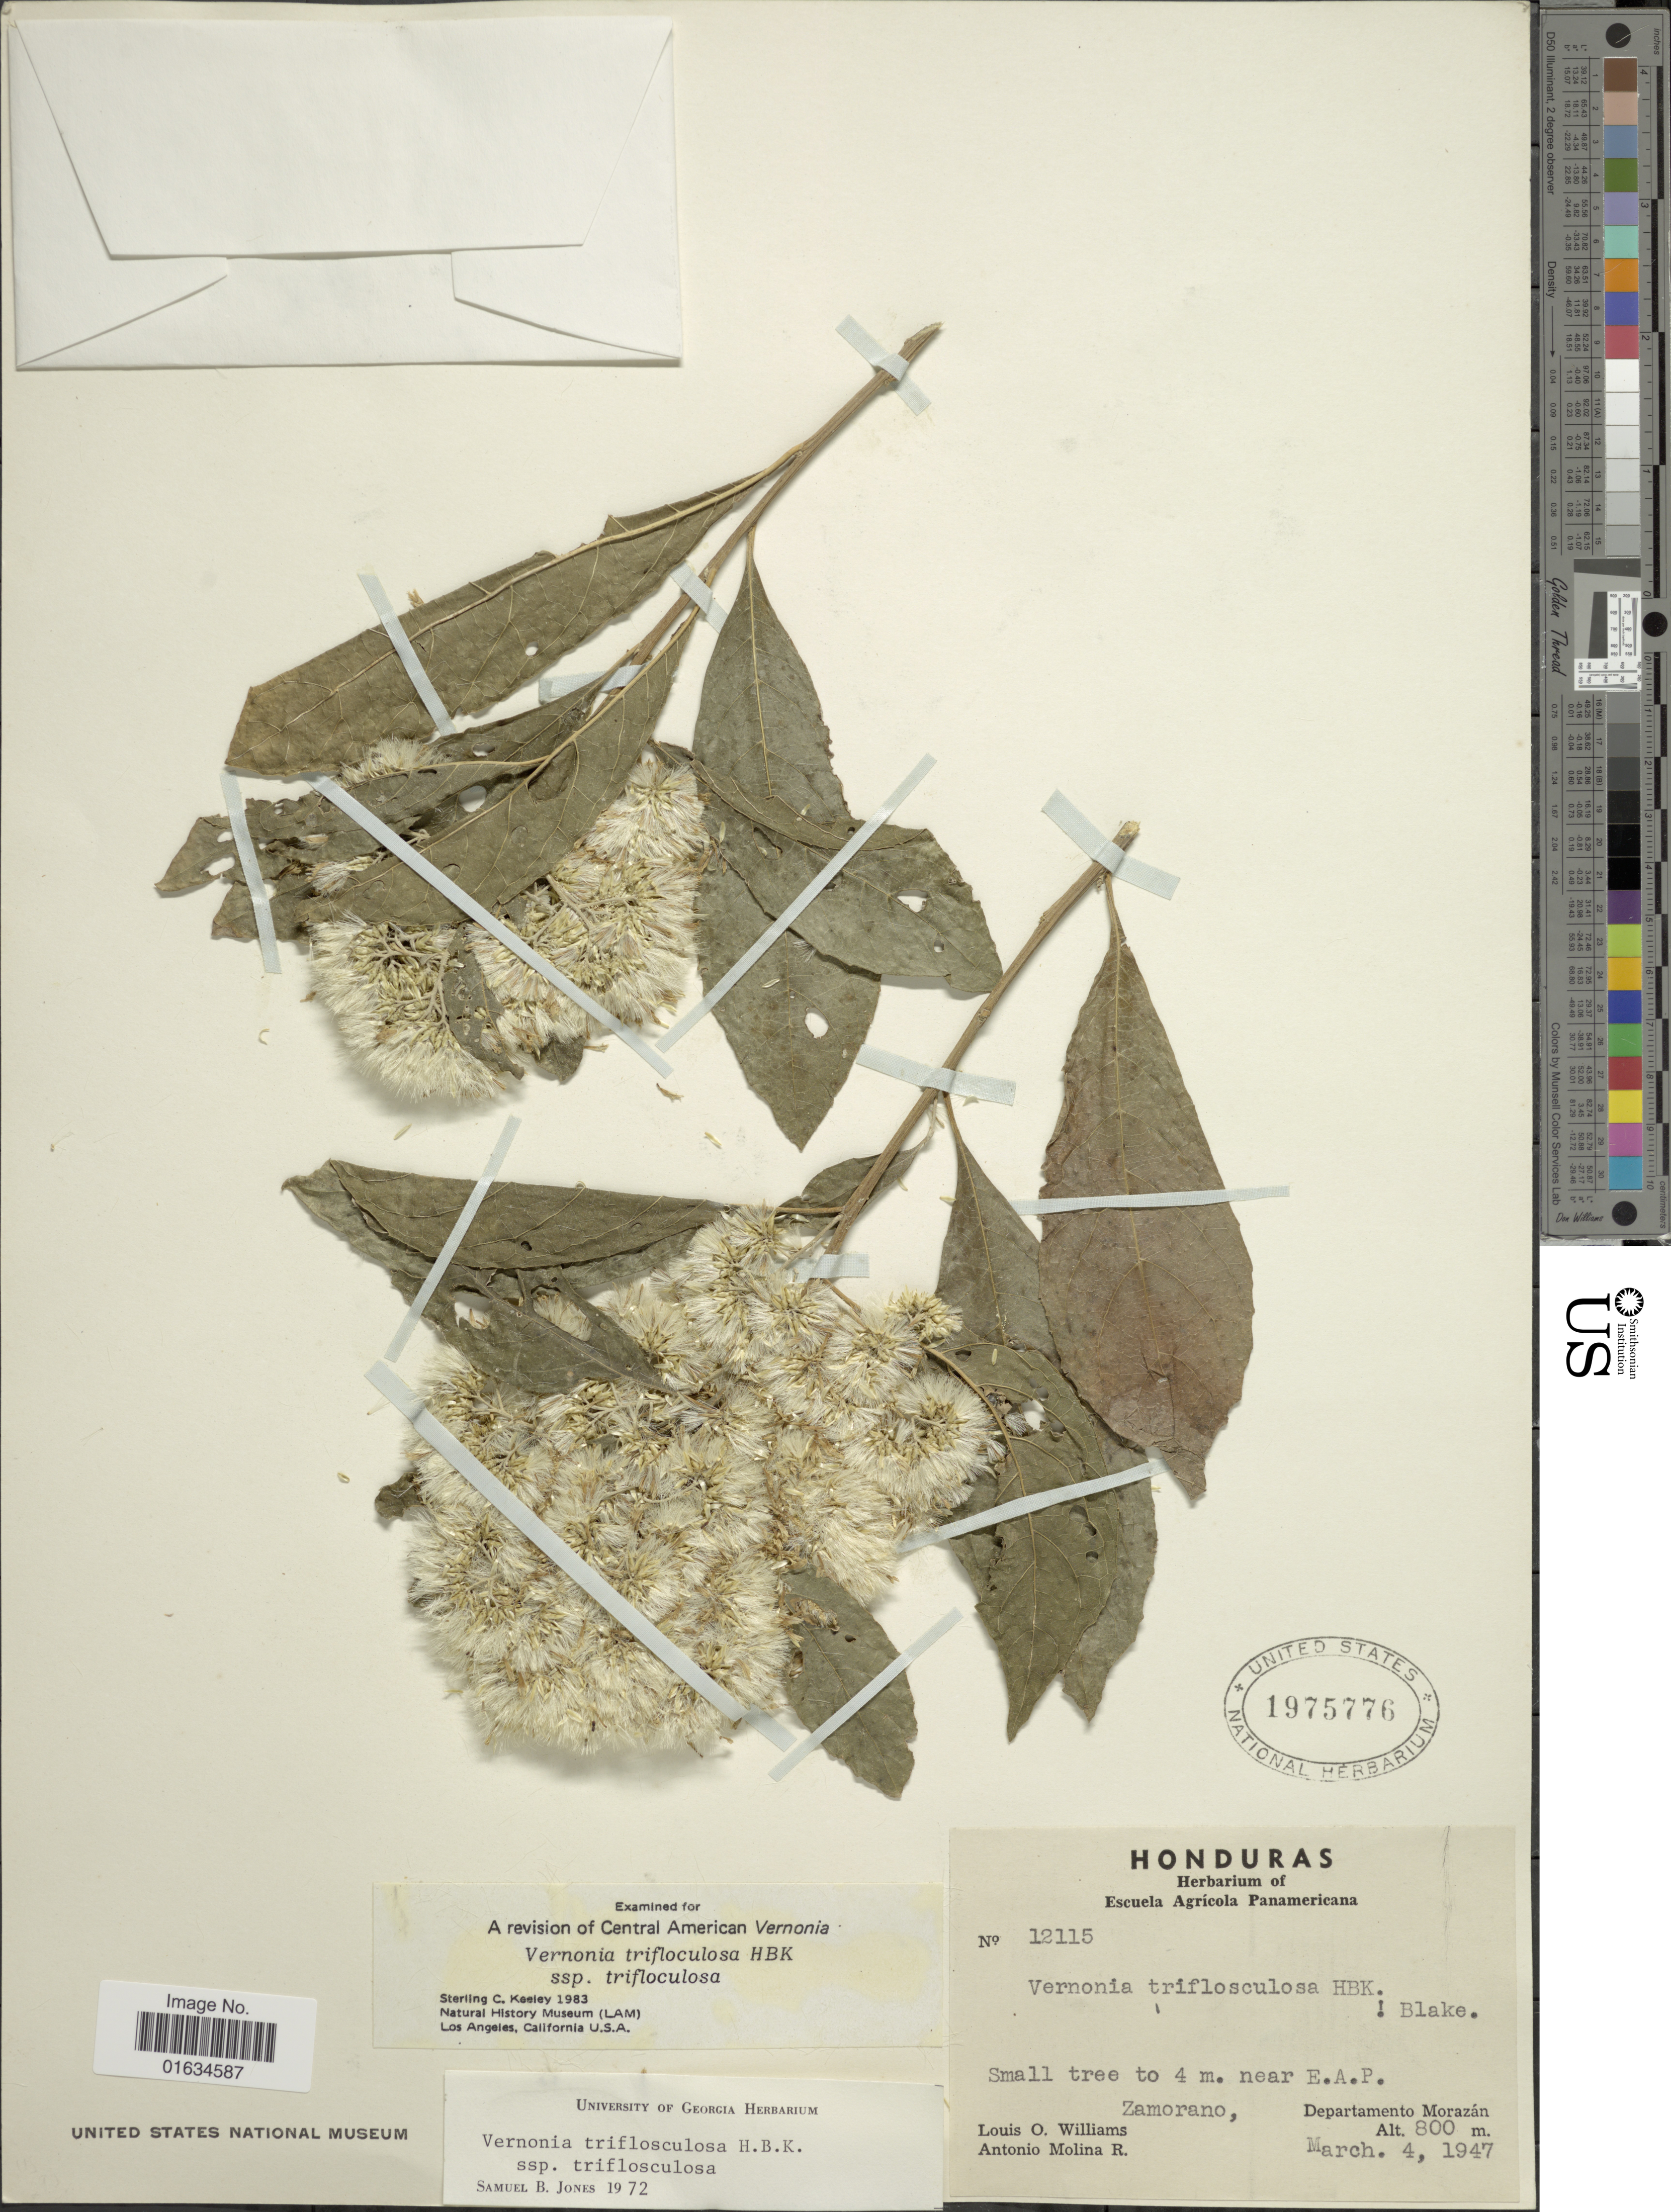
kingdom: Plantae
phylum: Tracheophyta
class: Magnoliopsida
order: Asterales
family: Asteraceae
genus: Eremosis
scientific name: Eremosis triflosculosa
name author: (Kunth) Gleason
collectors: L. O. Williams & A. Molina R.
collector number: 12115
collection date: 1947-03-04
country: Honduras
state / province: Fco. Morazán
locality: Near E.A.P., Zamorano, Departamento Morazan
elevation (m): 800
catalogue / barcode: US 1975776